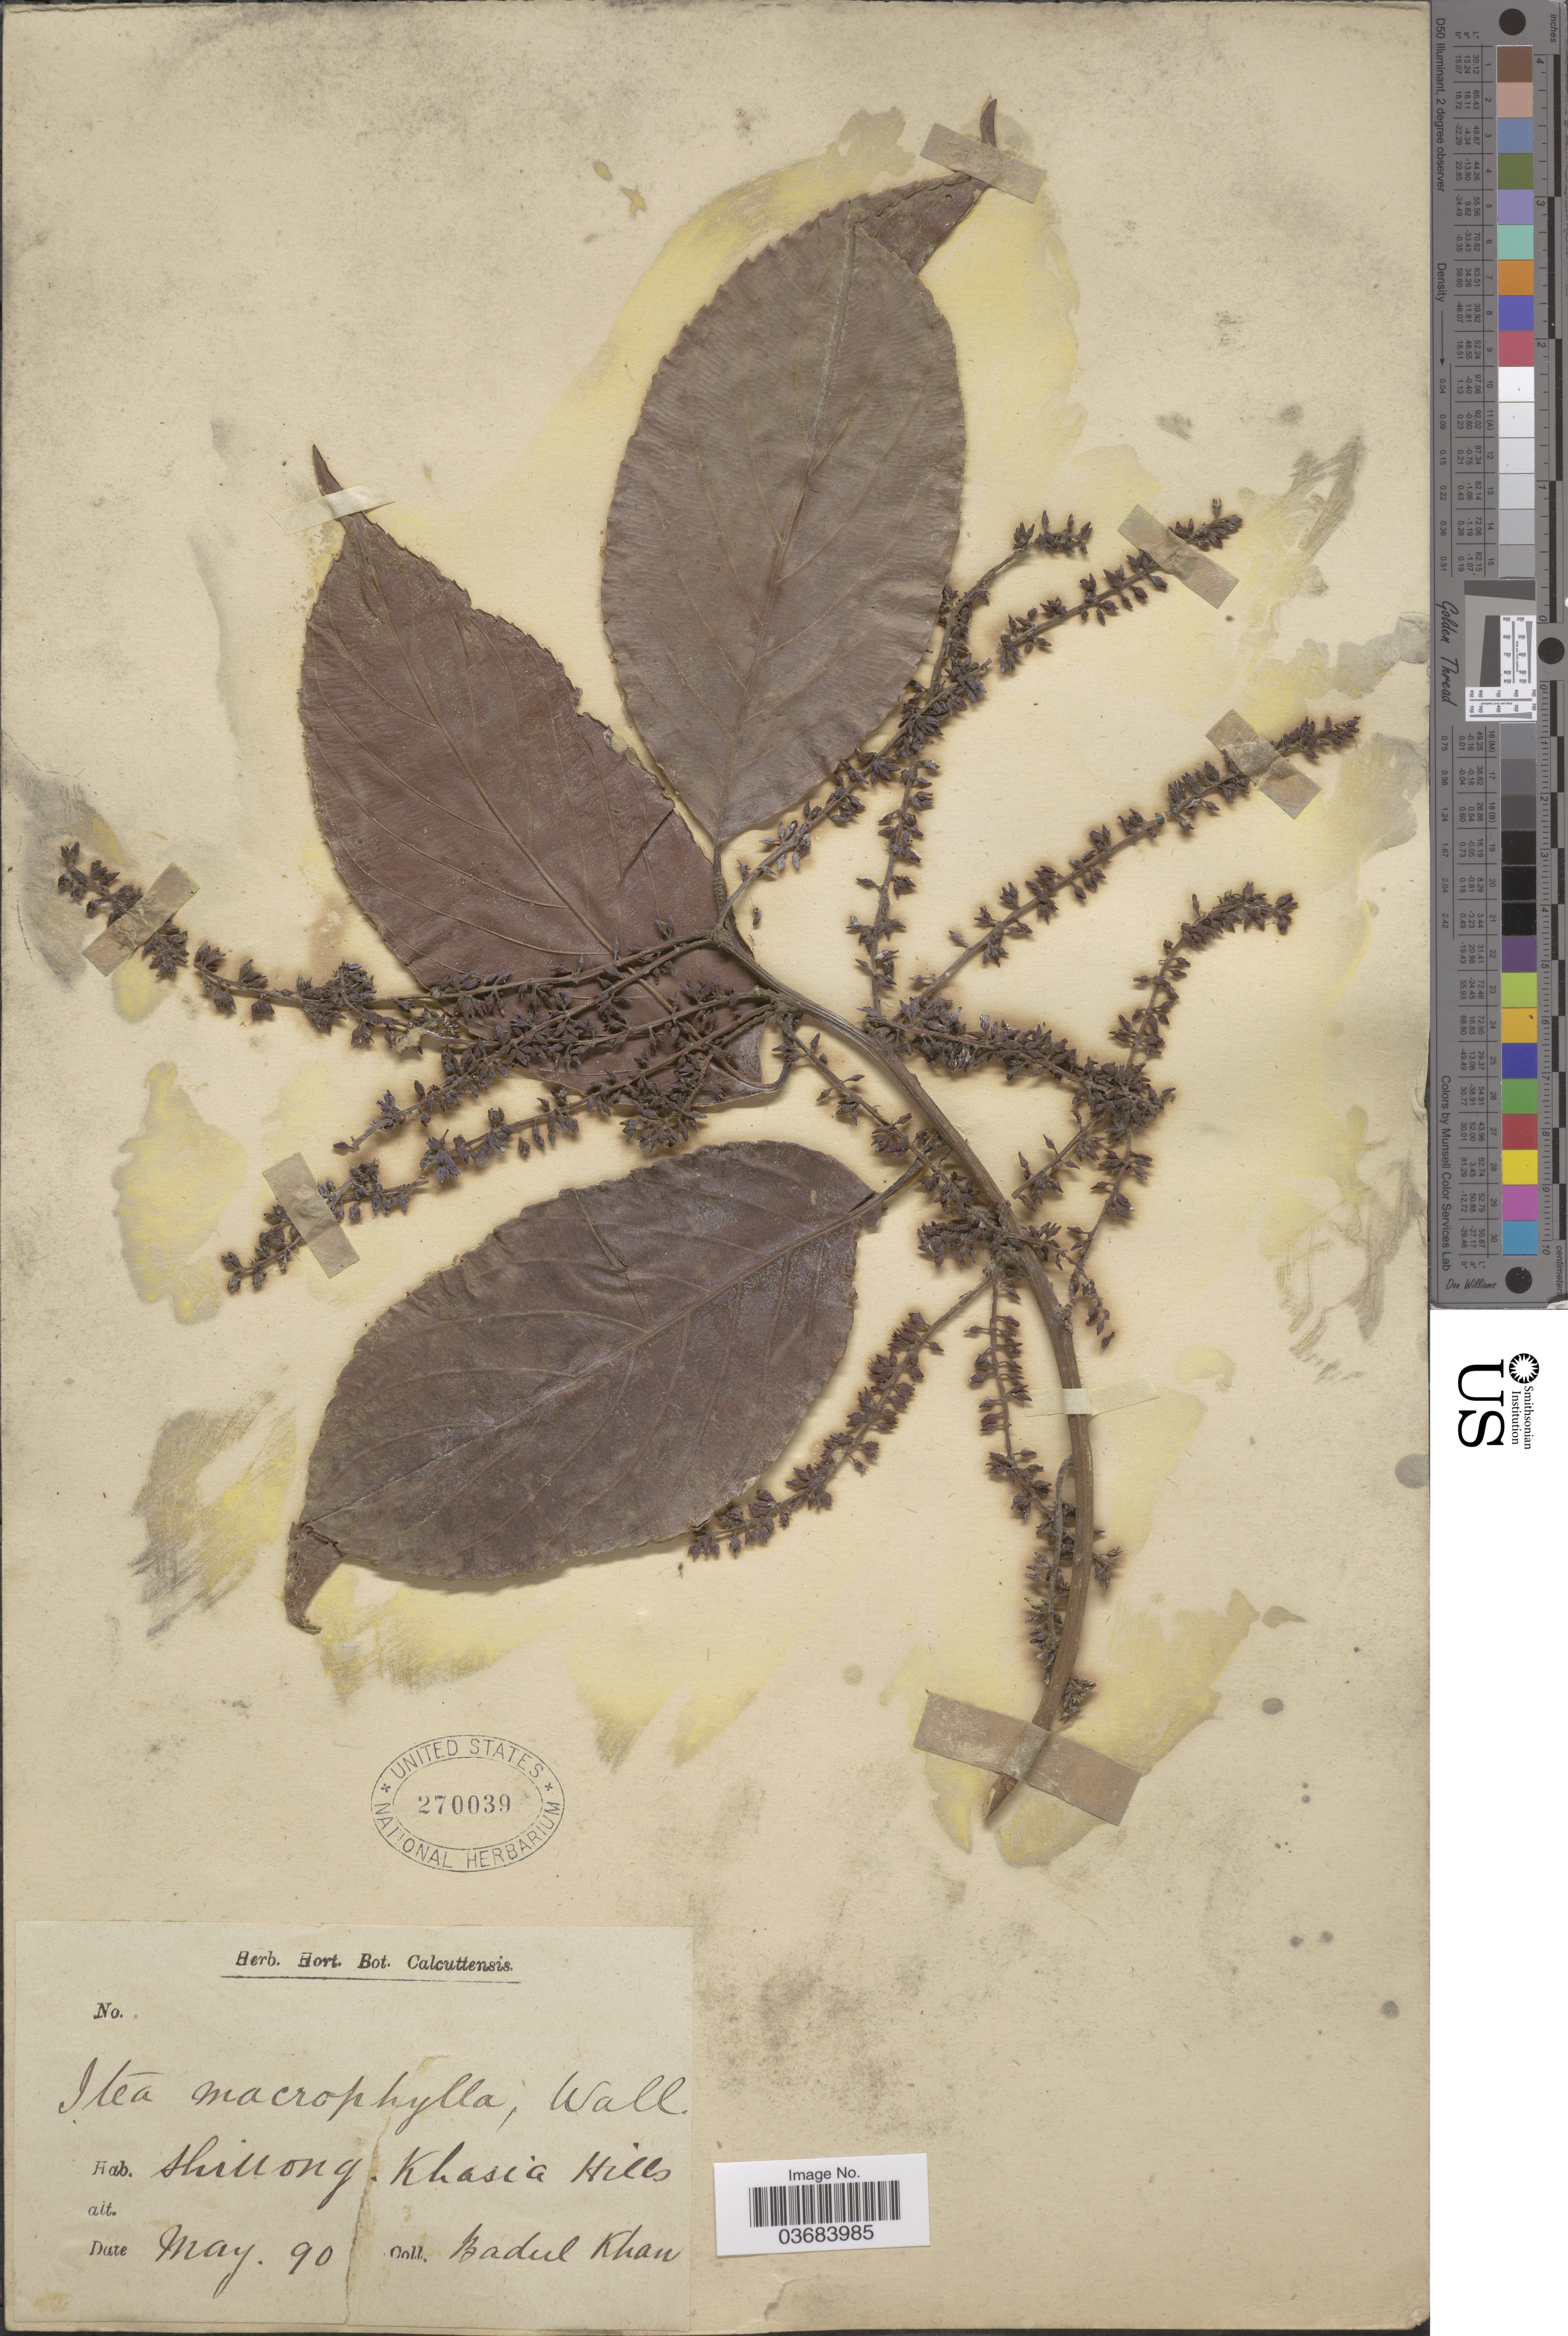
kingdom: Plantae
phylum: Tracheophyta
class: Magnoliopsida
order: Saxifragales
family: Iteaceae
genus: Itea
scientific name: Itea macrophylla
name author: Wall.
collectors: B. Khan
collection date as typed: Transcribed d/m/y: /5/90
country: India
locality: Shillong, Khasia Hills.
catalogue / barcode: US 270039